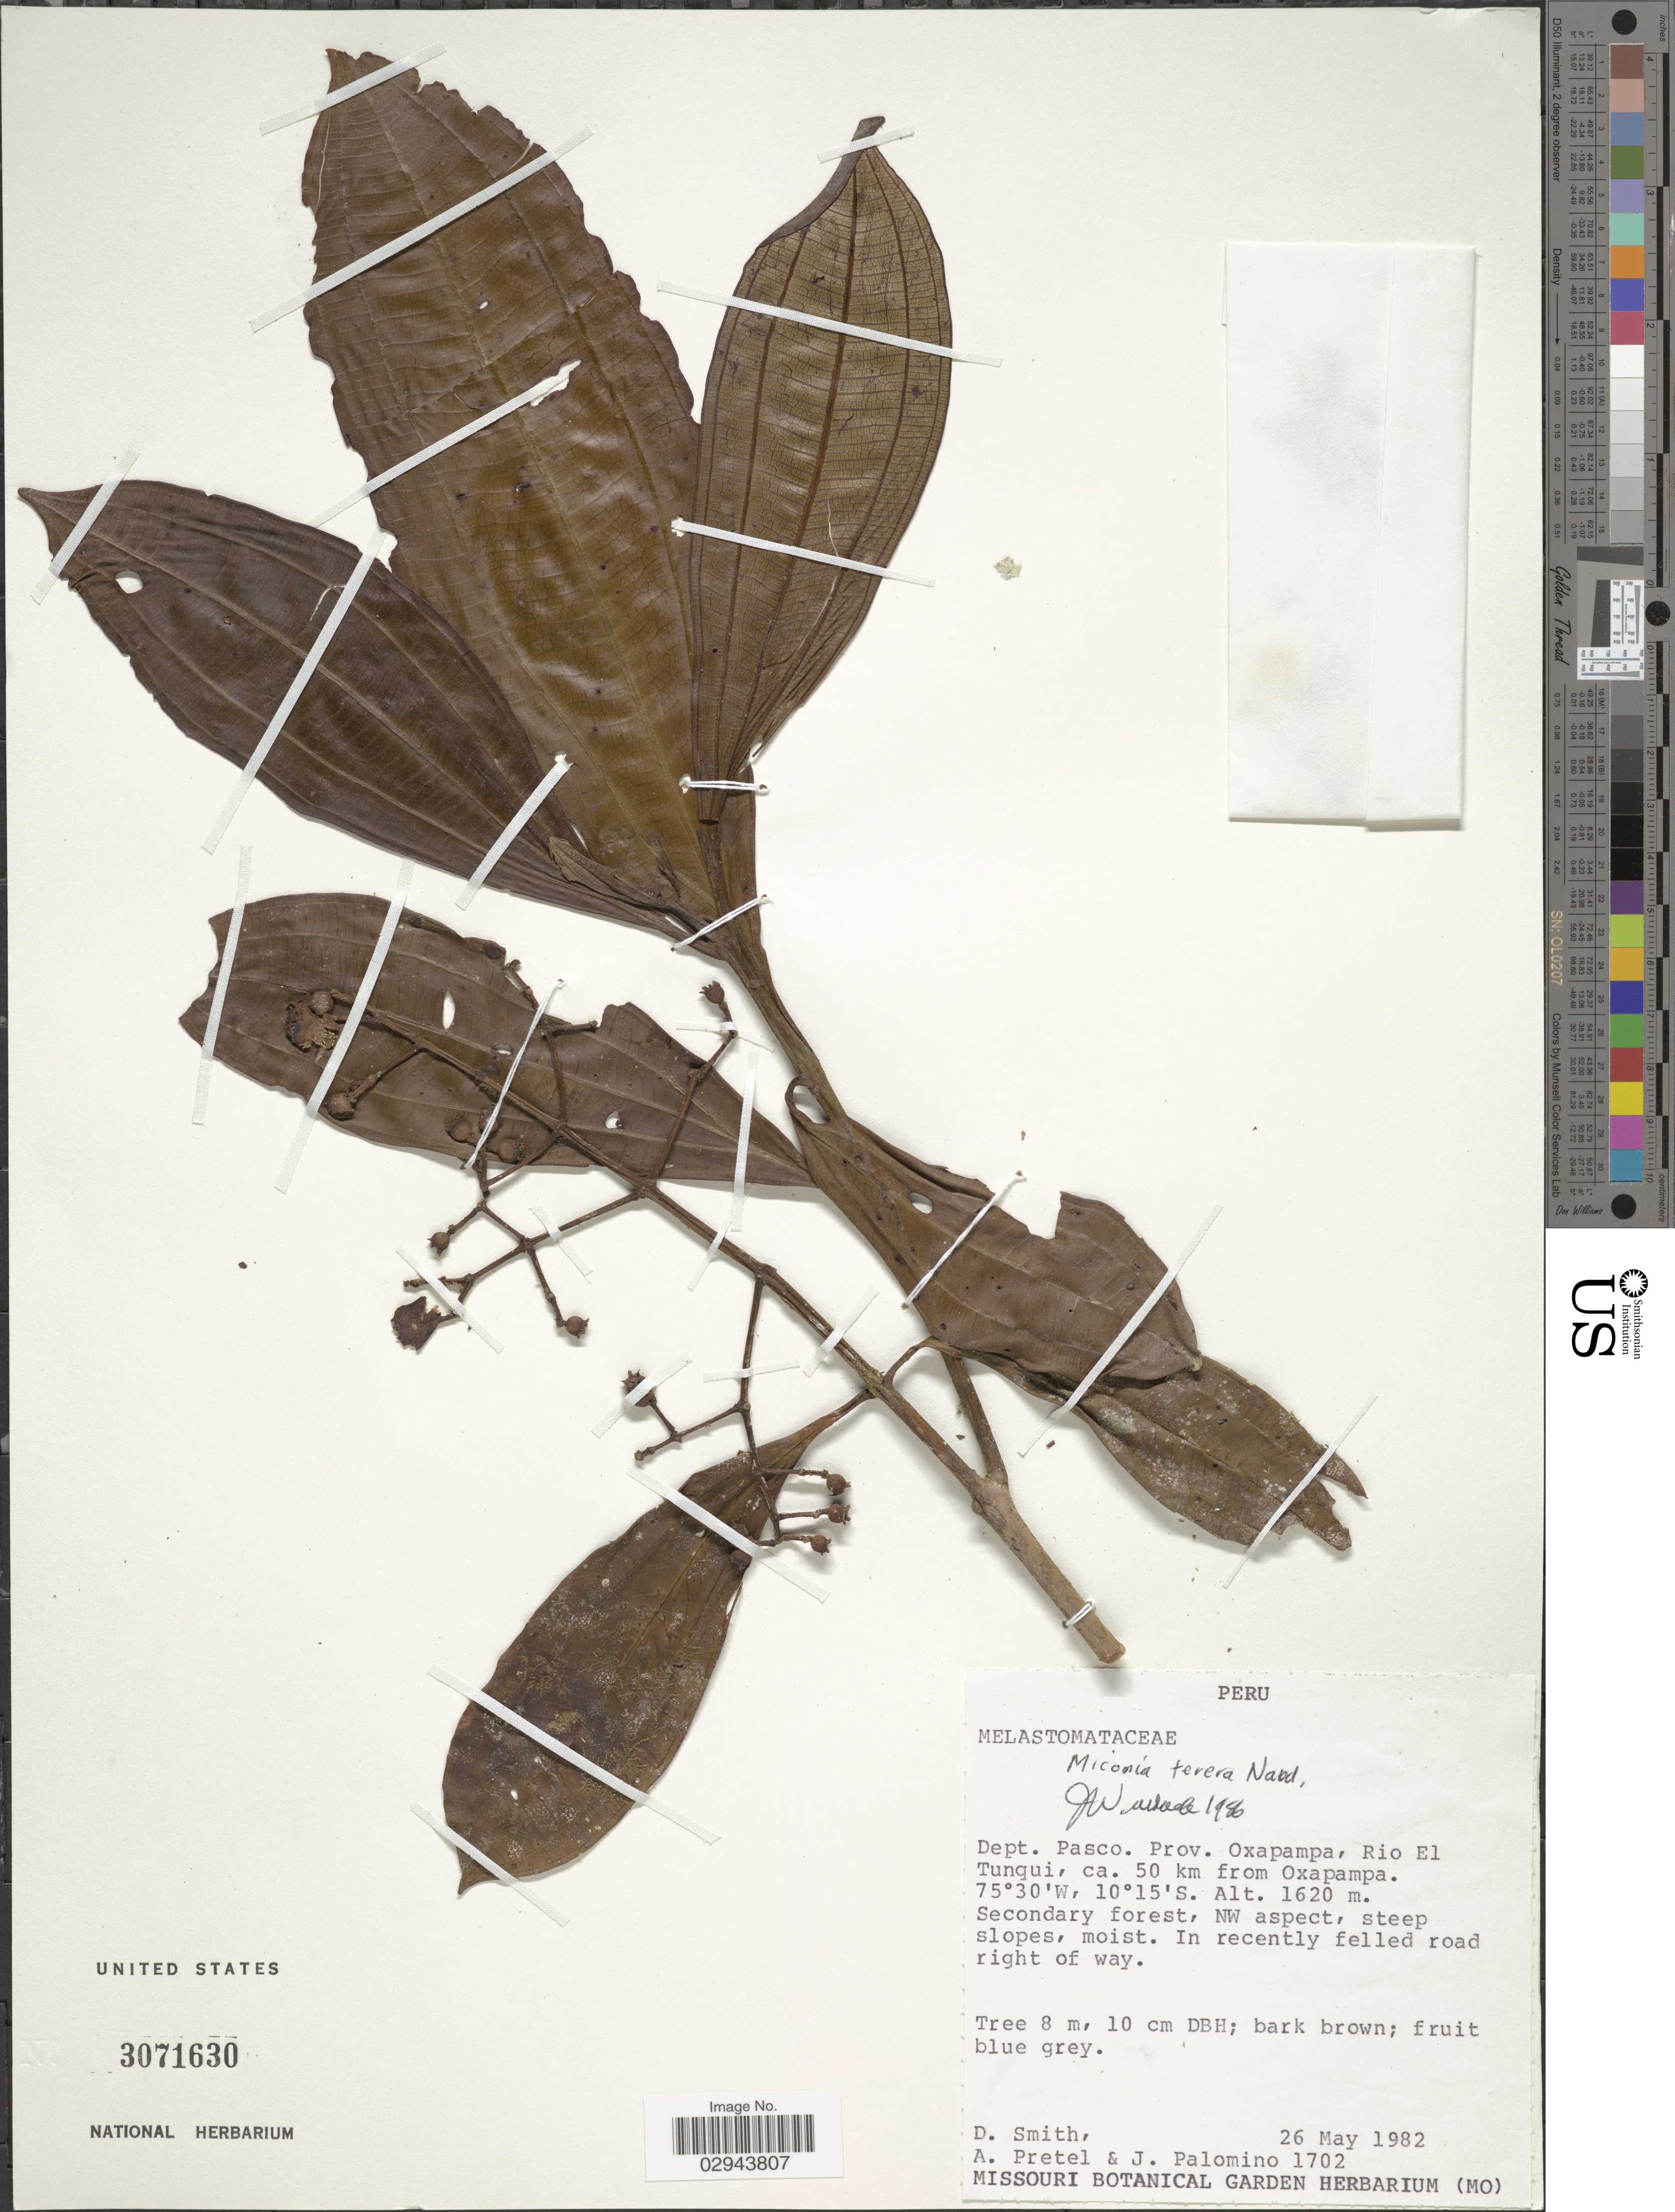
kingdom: Plantae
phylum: Tracheophyta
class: Magnoliopsida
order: Myrtales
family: Melastomataceae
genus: Miconia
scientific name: Miconia terera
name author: Naudin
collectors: D. Smith, A. Pretel & J. Palomino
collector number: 1702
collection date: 1982-05-26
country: Peru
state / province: Pasco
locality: Dept. Pasco. Prov. Oxapampa, Rio El Tunqui, ca. 50 km from Oxapampa. NW aspect.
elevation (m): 1620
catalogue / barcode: US 3071630